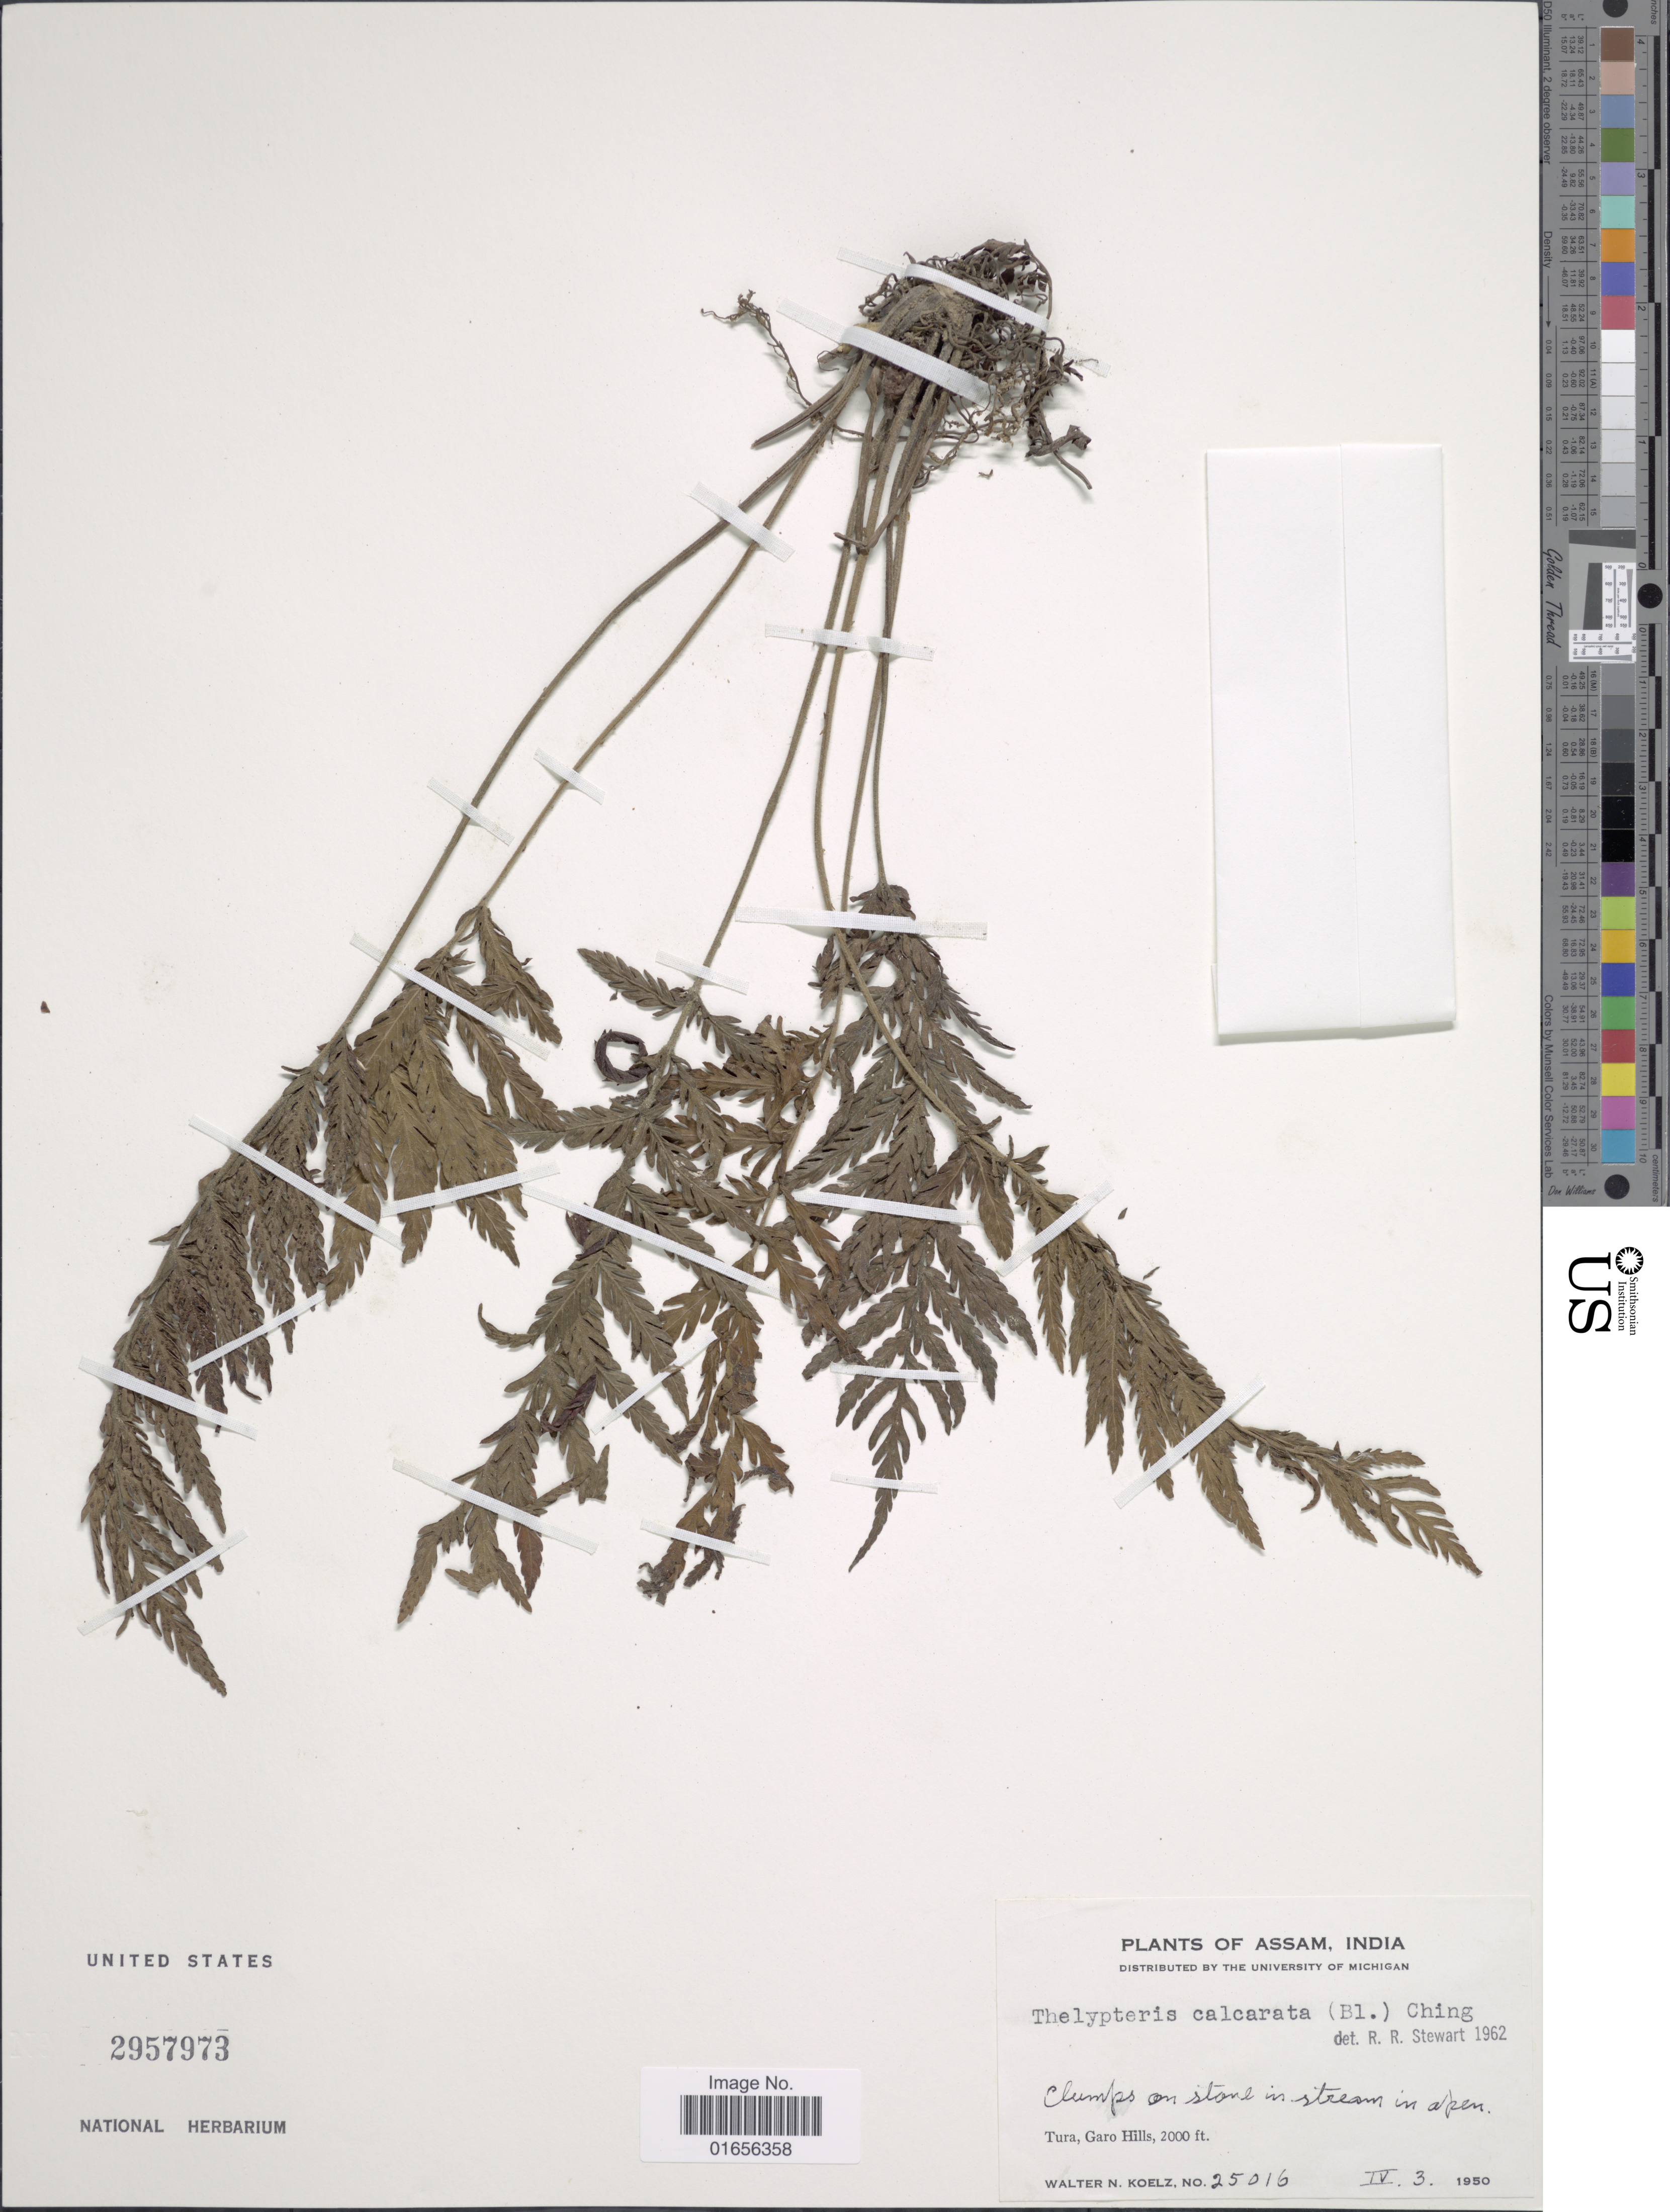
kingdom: Plantae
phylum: Tracheophyta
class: Polypodiopsida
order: Polypodiales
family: Thelypteridaceae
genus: Trigonospora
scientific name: Trigonospora calcarata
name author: (Blume) Holttum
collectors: W. N. Koelz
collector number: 25016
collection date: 1950-04-03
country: India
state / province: Meghalaya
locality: Assam, India, Tura, Garo Hills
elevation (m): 610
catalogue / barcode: US 2957973